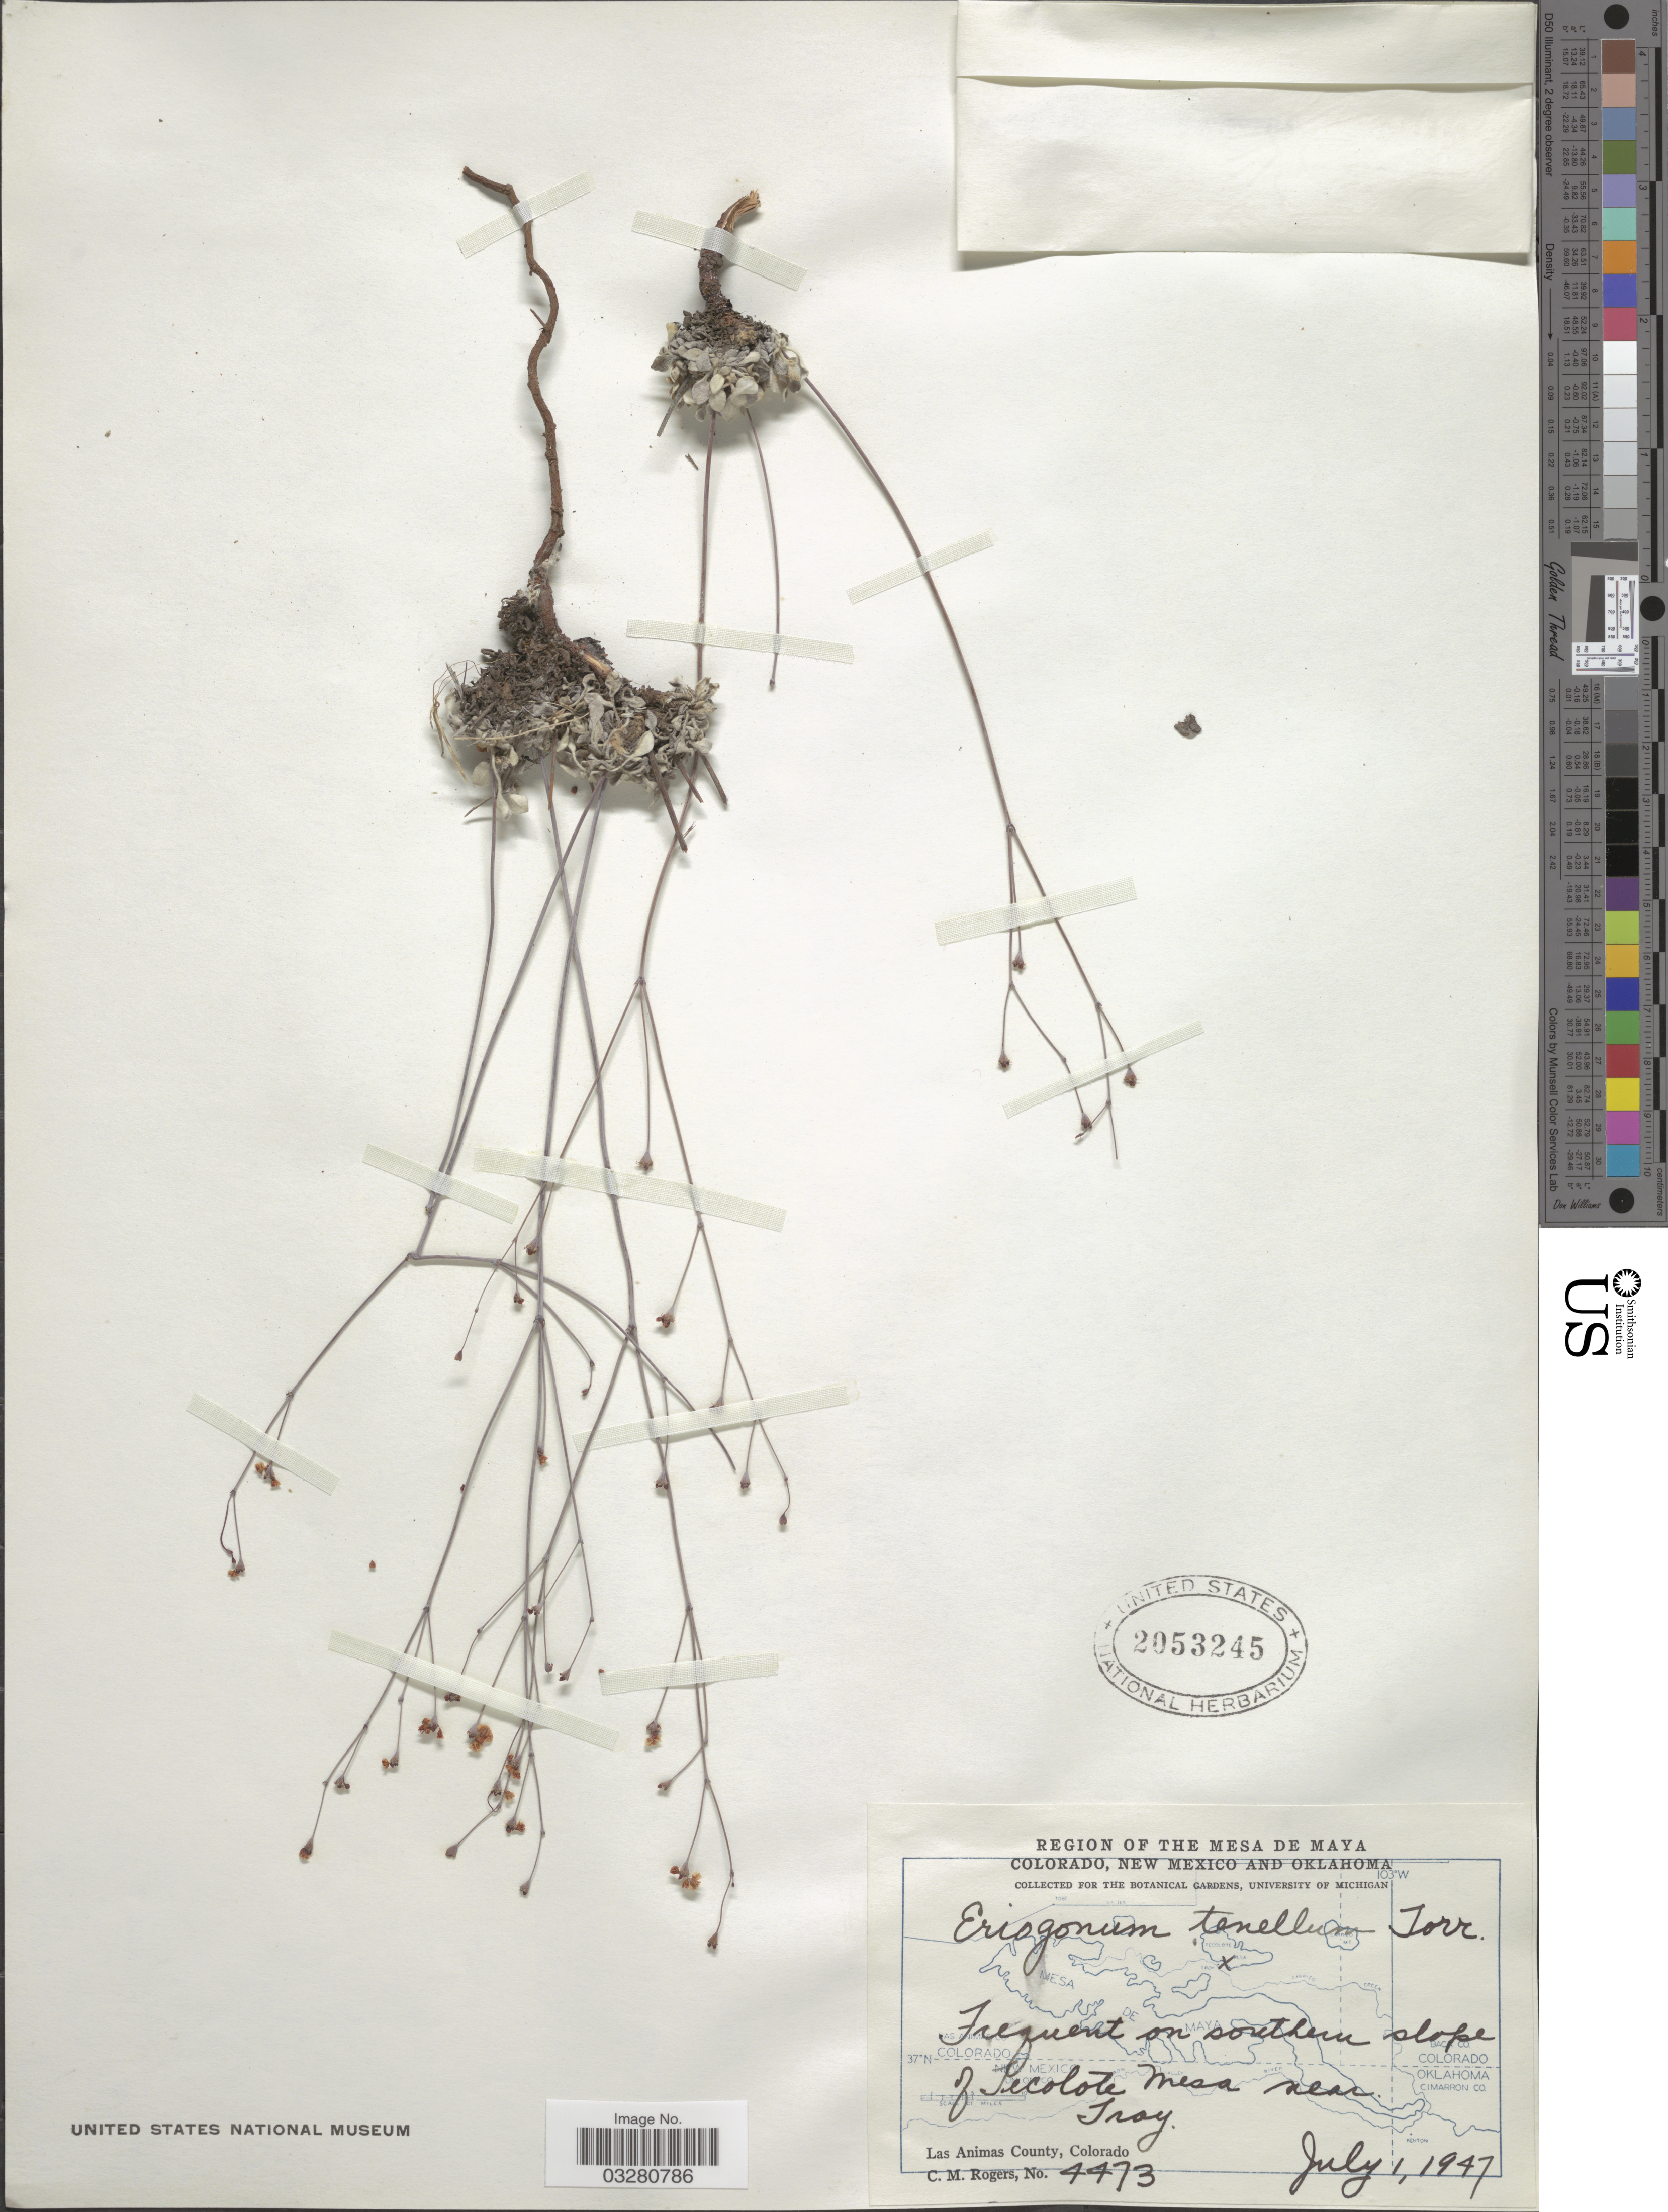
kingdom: Plantae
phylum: Tracheophyta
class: Magnoliopsida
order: Caryophyllales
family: Polygonaceae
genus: Eriogonum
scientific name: Eriogonum tenellum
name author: Torr.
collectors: C. M. Rogers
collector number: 4473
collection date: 1947-07-01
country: United States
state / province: Colorado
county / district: Las Animas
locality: Frequent on southern slope of Tecolote Mesa near Troy, Las Animas County.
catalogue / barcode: US 2053245